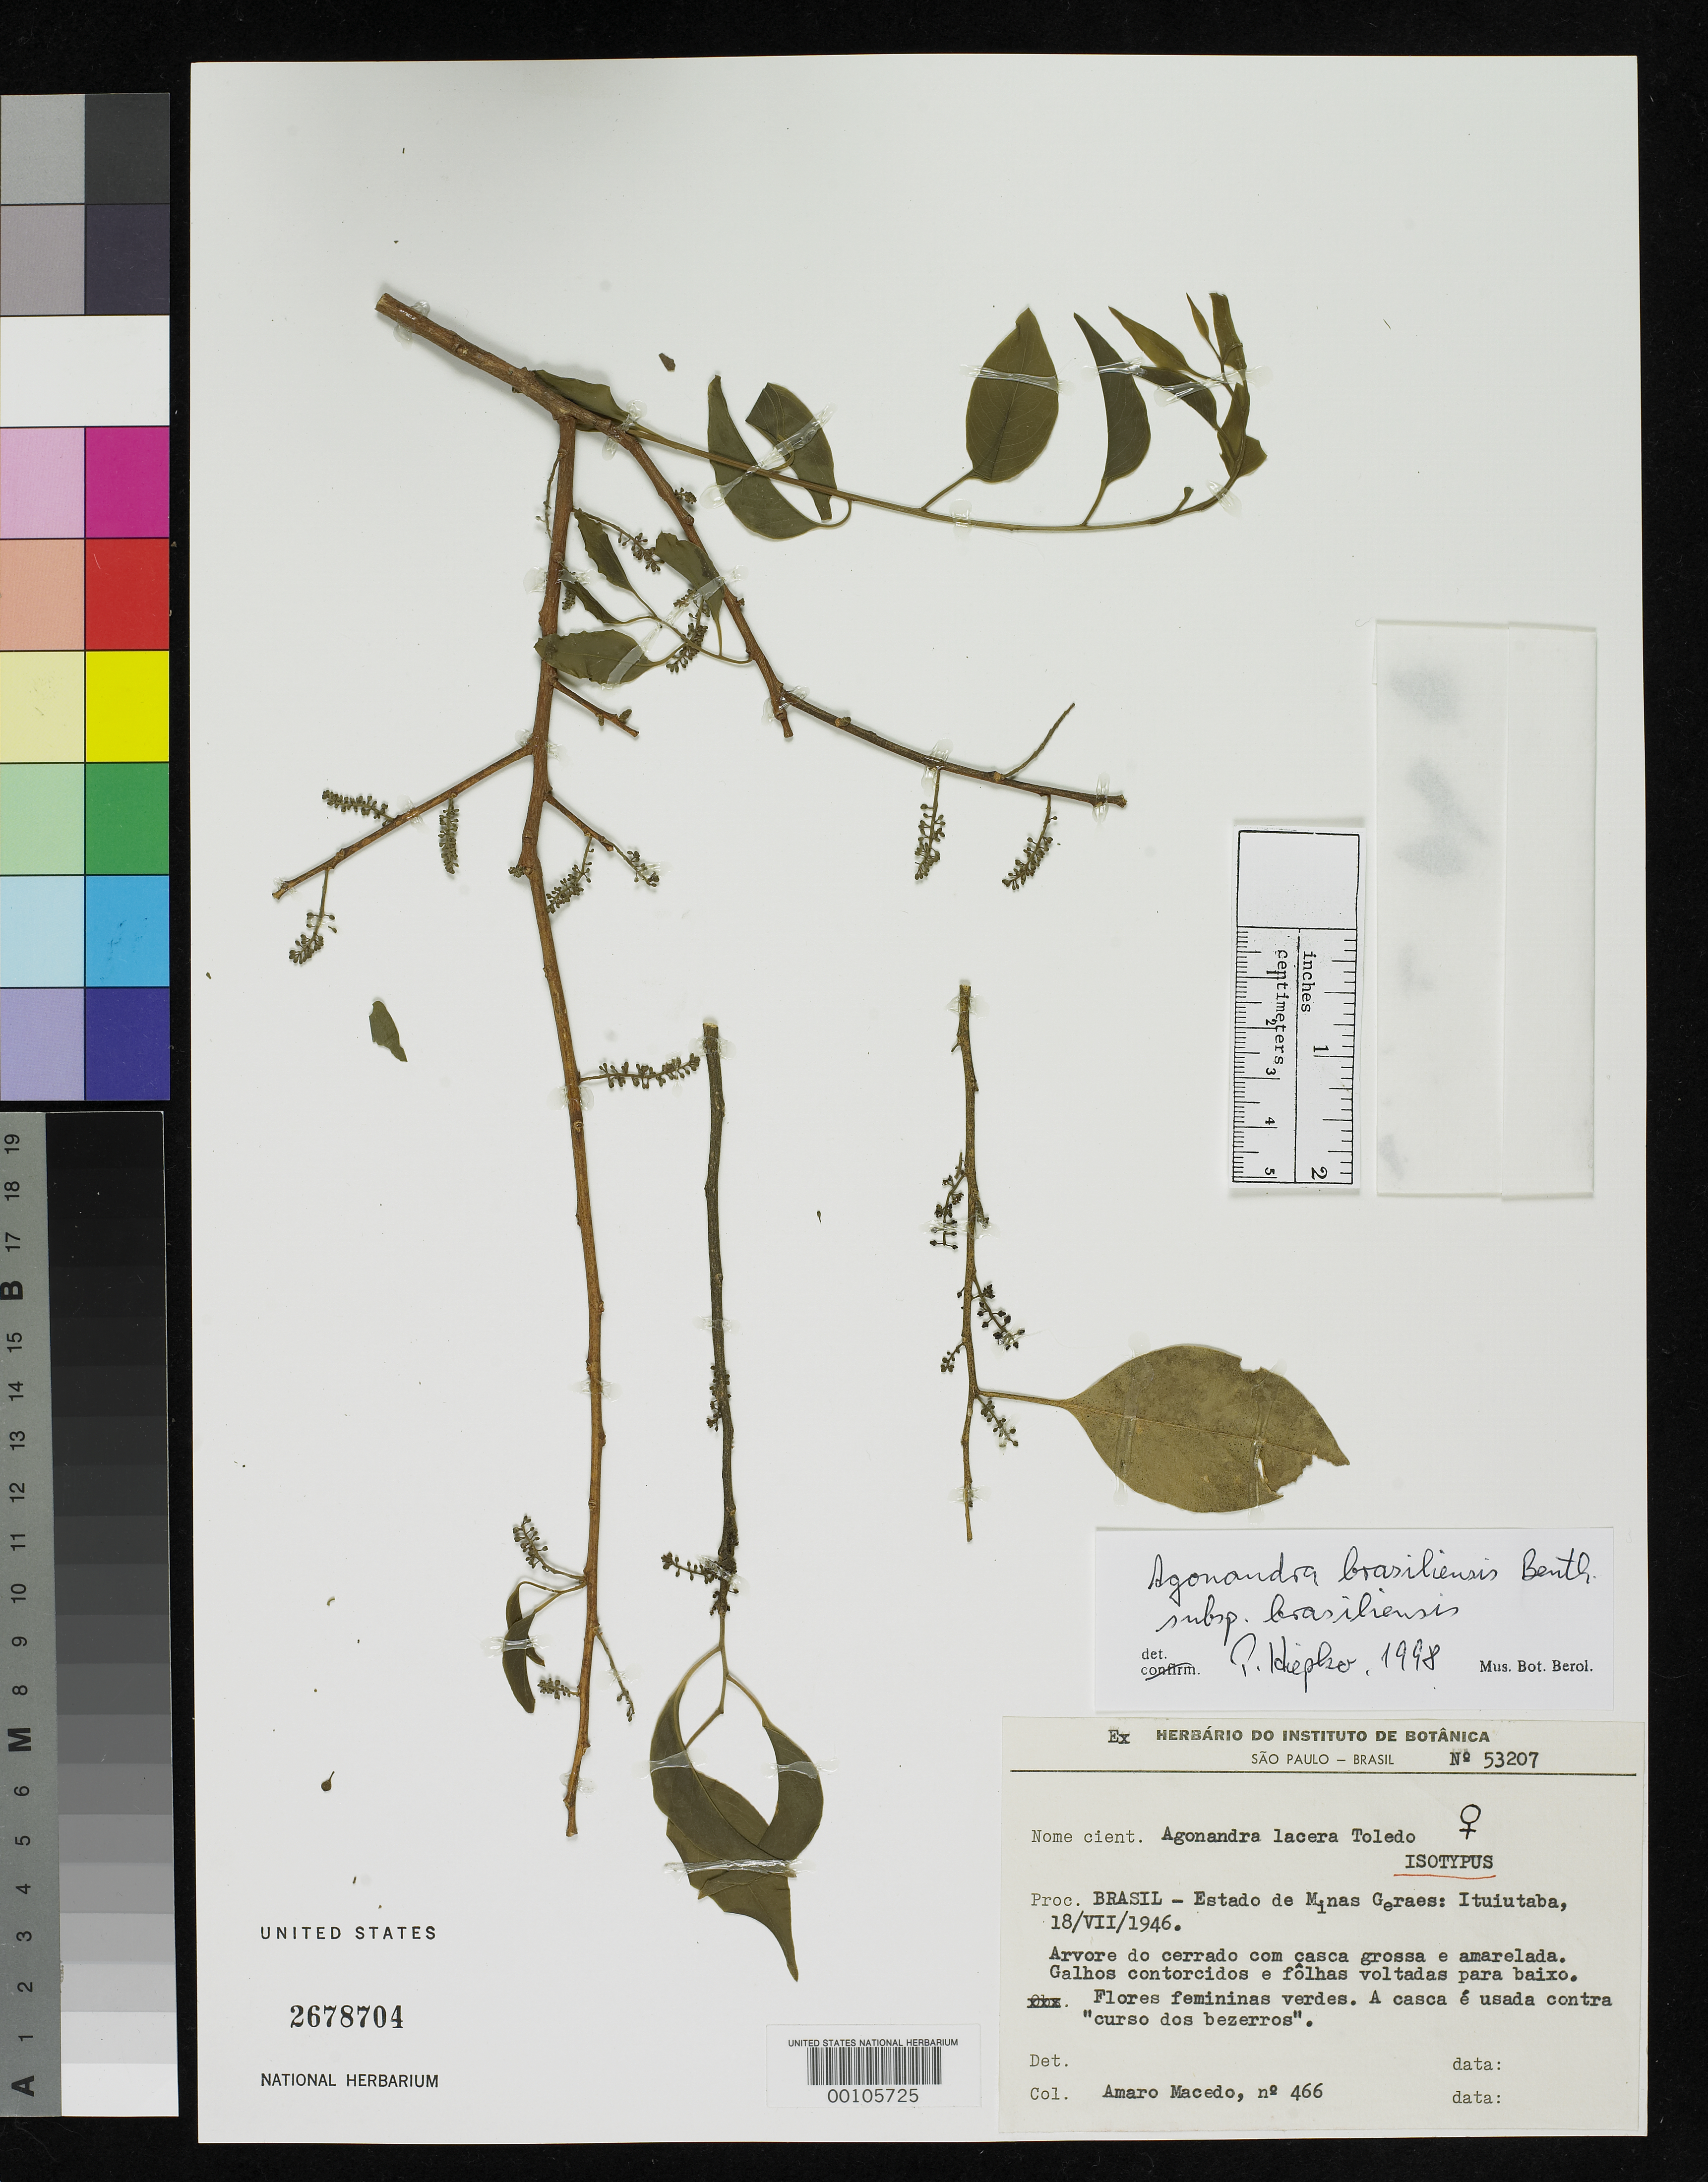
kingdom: Plantae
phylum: Tracheophyta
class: Magnoliopsida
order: Santalales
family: Opiliaceae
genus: Agonandra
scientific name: Agonandra lacera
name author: Toledo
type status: Isotype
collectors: A. Macedo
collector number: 466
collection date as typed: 06 Aug 1944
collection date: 1944-08-06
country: Brazil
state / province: Minas Gerais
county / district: Ituiutaba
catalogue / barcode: US 2678704